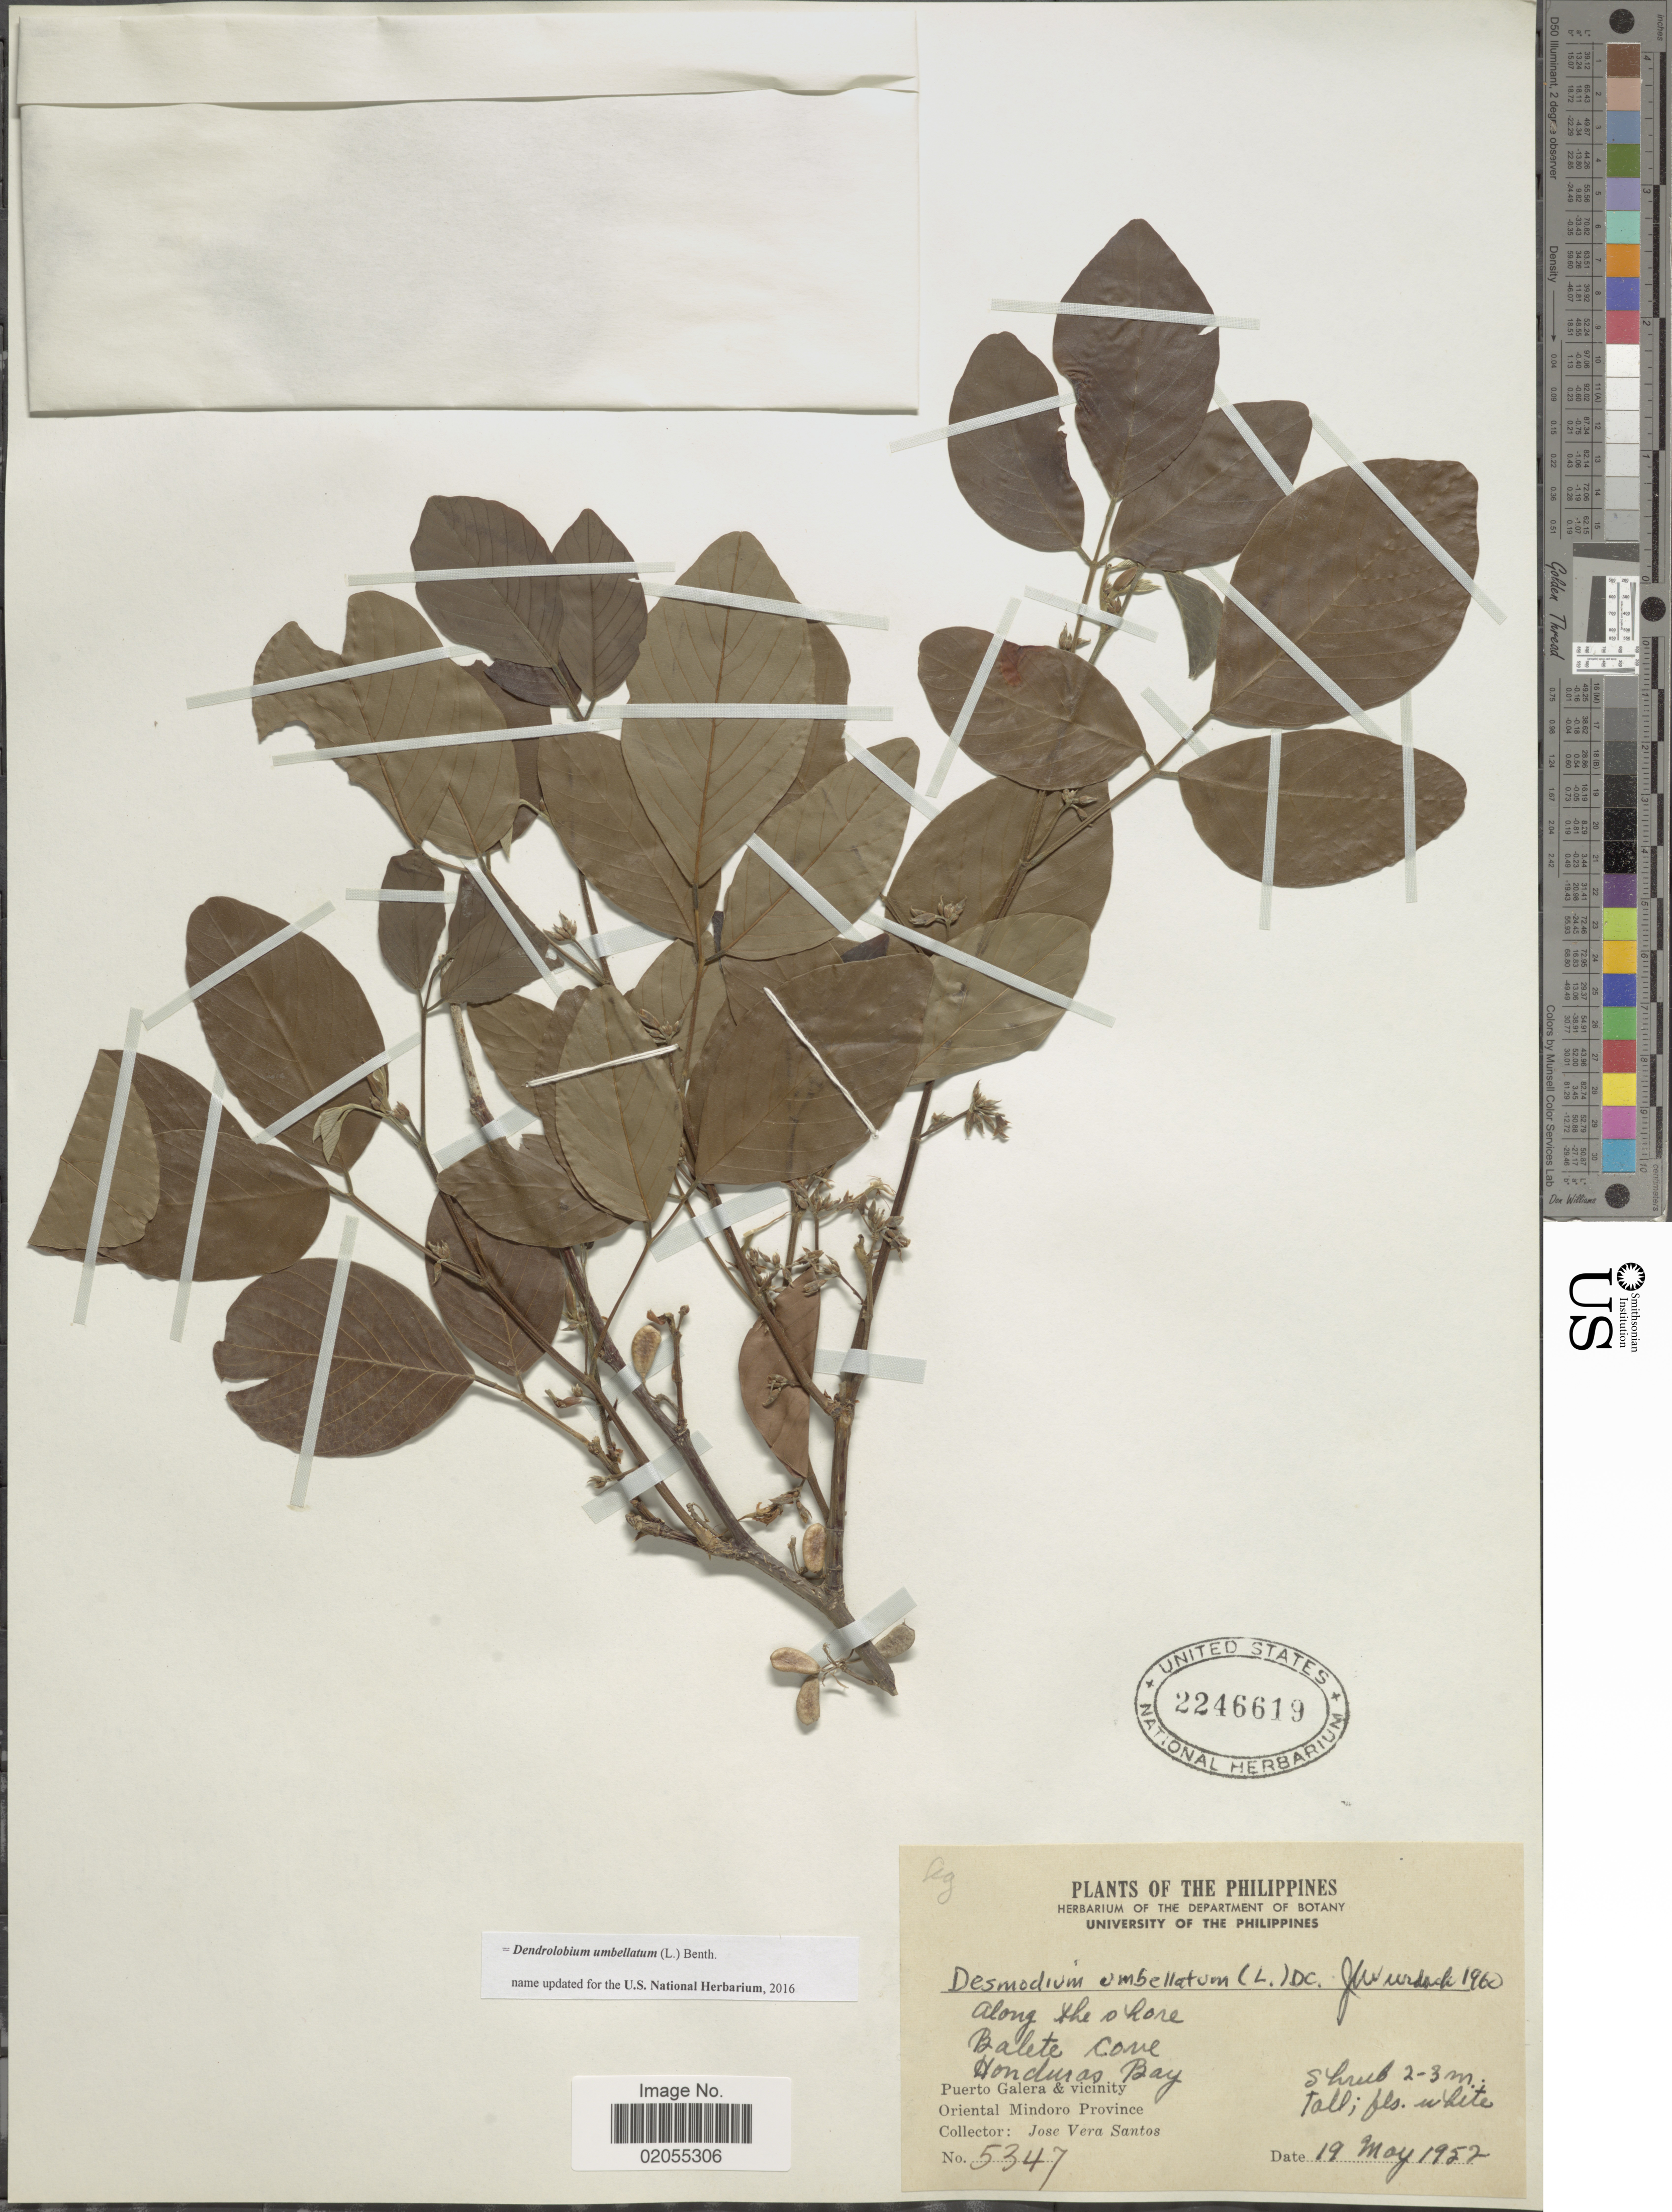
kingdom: Plantae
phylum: Tracheophyta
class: Magnoliopsida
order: Fabales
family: Fabaceae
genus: Dendrolobium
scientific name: Dendrolobium umbellatum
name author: (L.) Benth.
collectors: J. Santos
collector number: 5347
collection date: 1952-05-19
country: Philippines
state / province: Mimaropa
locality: Along the shore, Balete Cove, Honduras Bay, Puerto Galera & Vicinity, Oriental Mindoro Province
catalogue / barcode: US 2246619